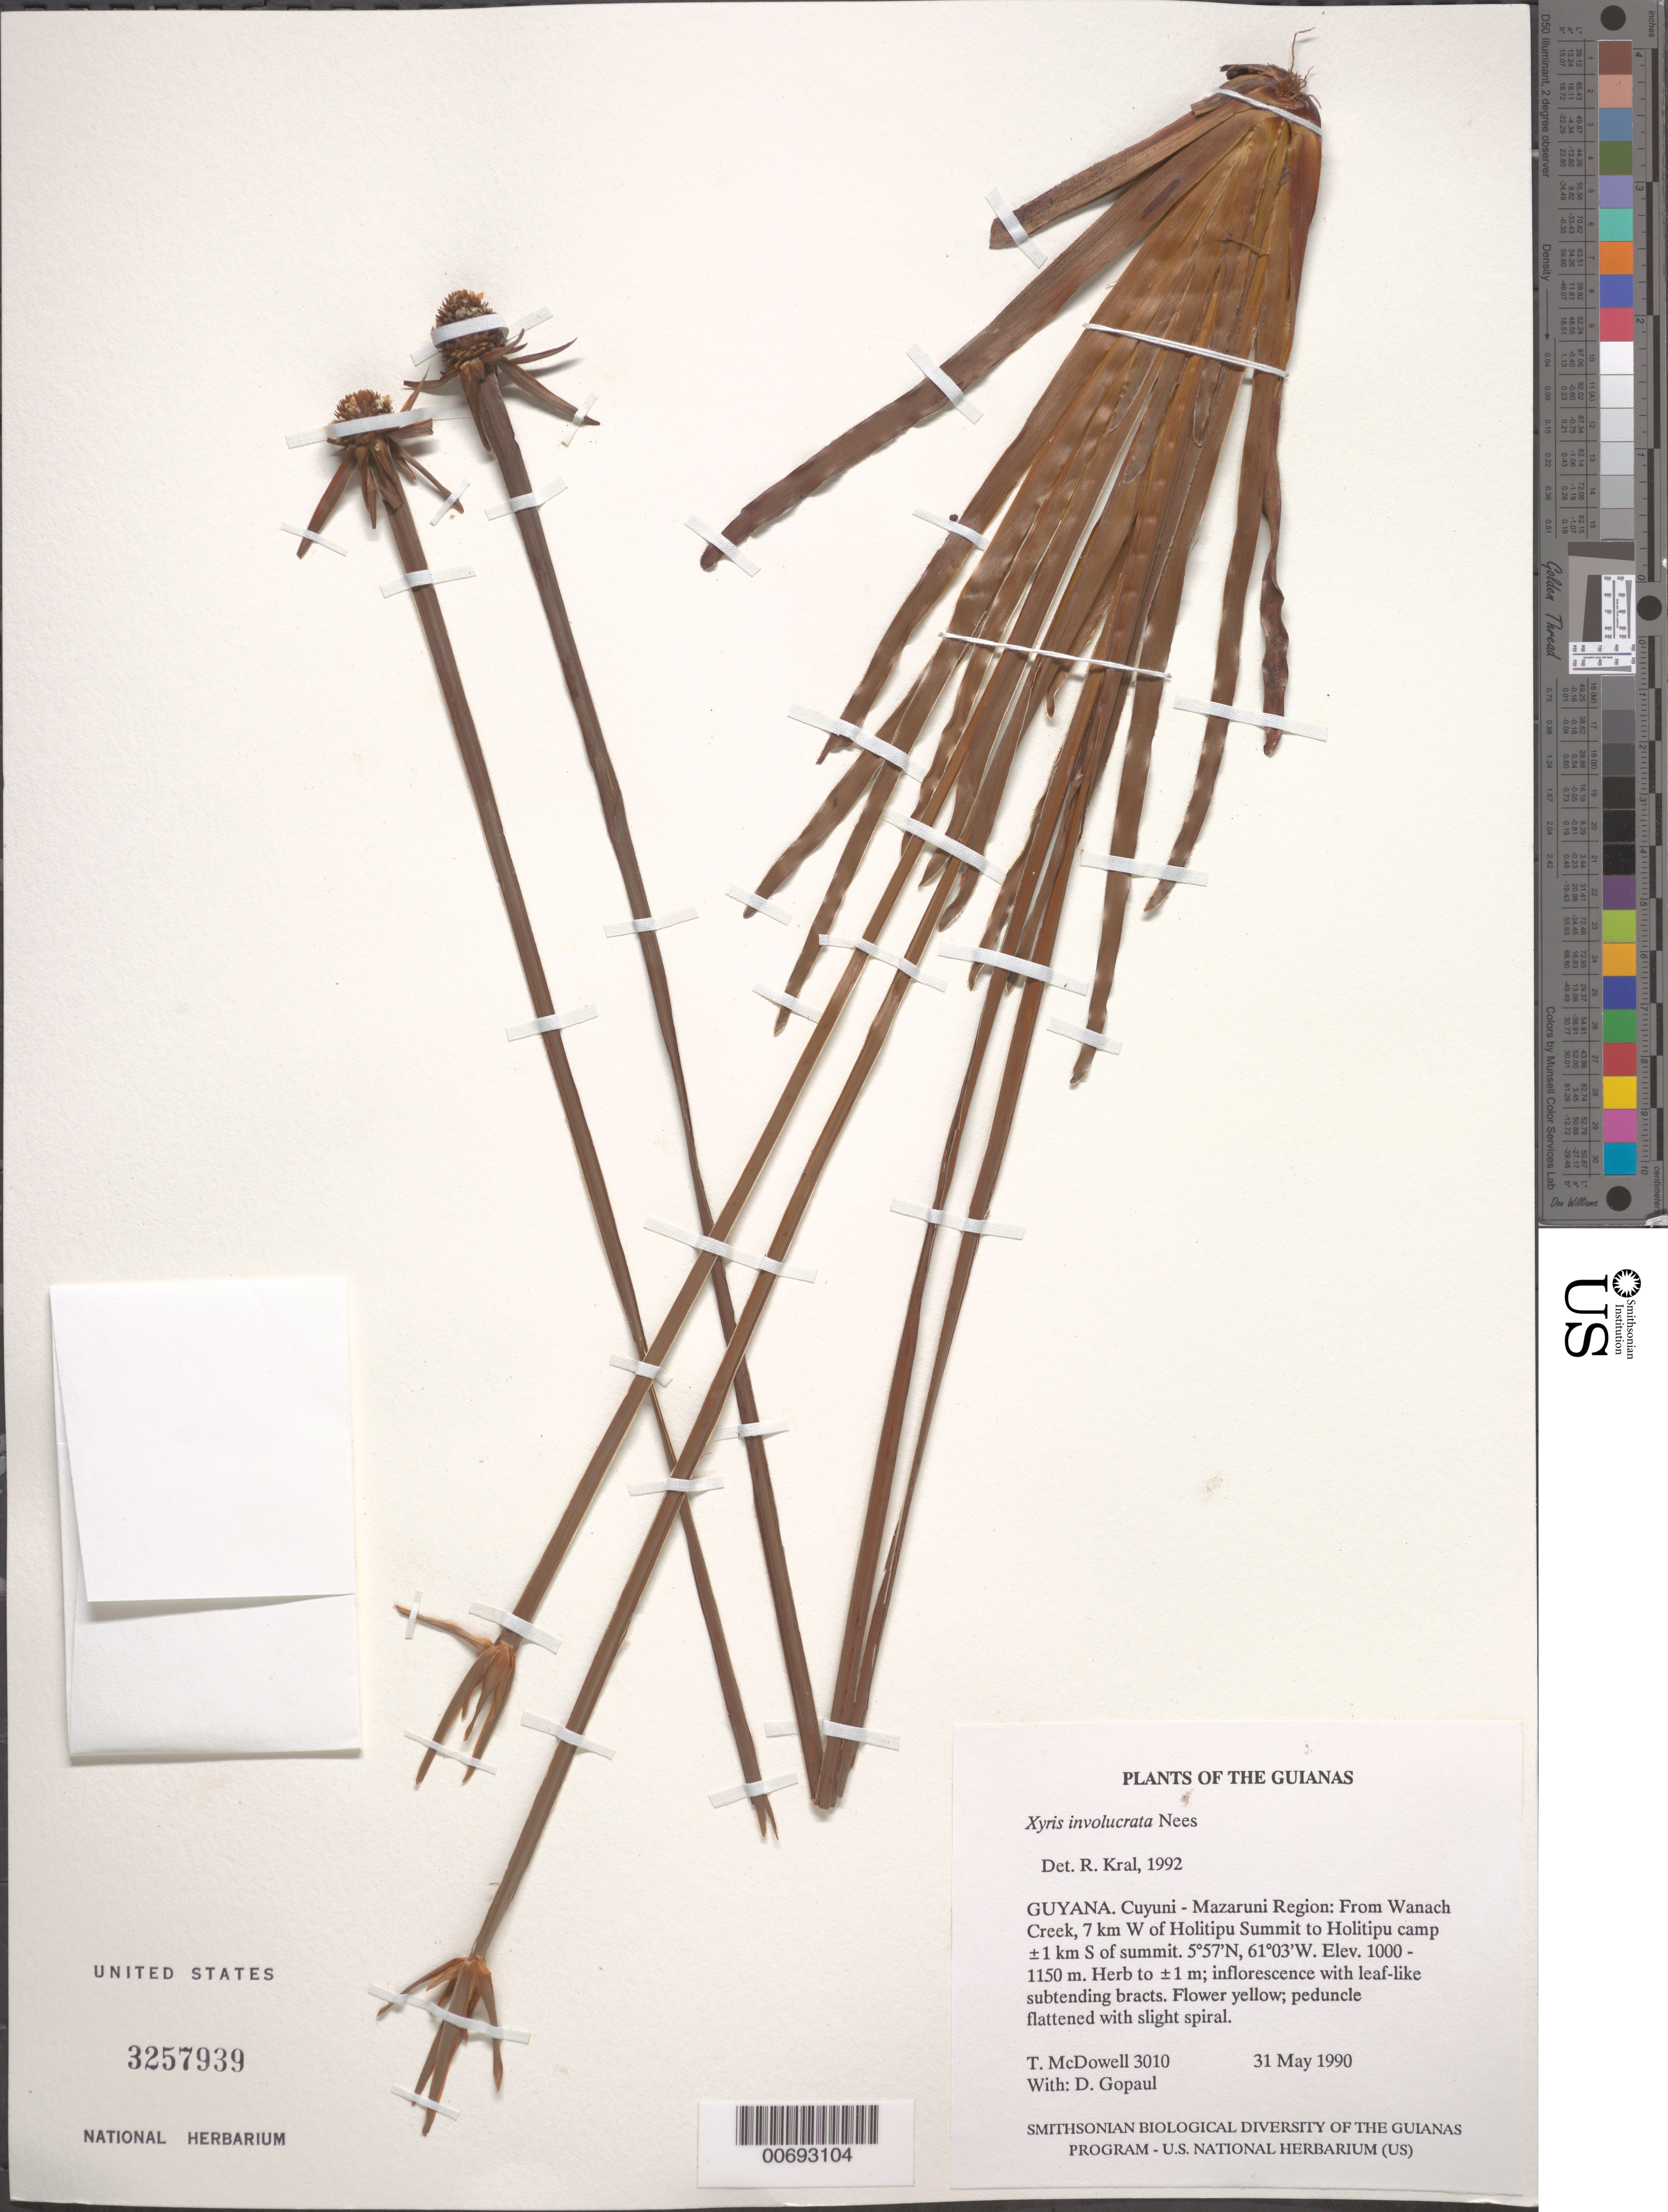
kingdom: Plantae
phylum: Tracheophyta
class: Liliopsida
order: Poales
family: Xyridaceae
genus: Xyris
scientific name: Xyris involucrata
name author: Nees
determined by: Kral, Robert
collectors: T. McDowell, D. Hughs & D. Gopaul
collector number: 3010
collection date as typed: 31 May 1990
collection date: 1990-05-31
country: Guyana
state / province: Cuyuni-Mazaruni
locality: From Wanach Creek, 7 km W of Holitipu Summit to Holitipu camp ±1 km S of summit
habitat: High savanna and forested ravines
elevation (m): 1000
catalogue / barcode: US 3257939